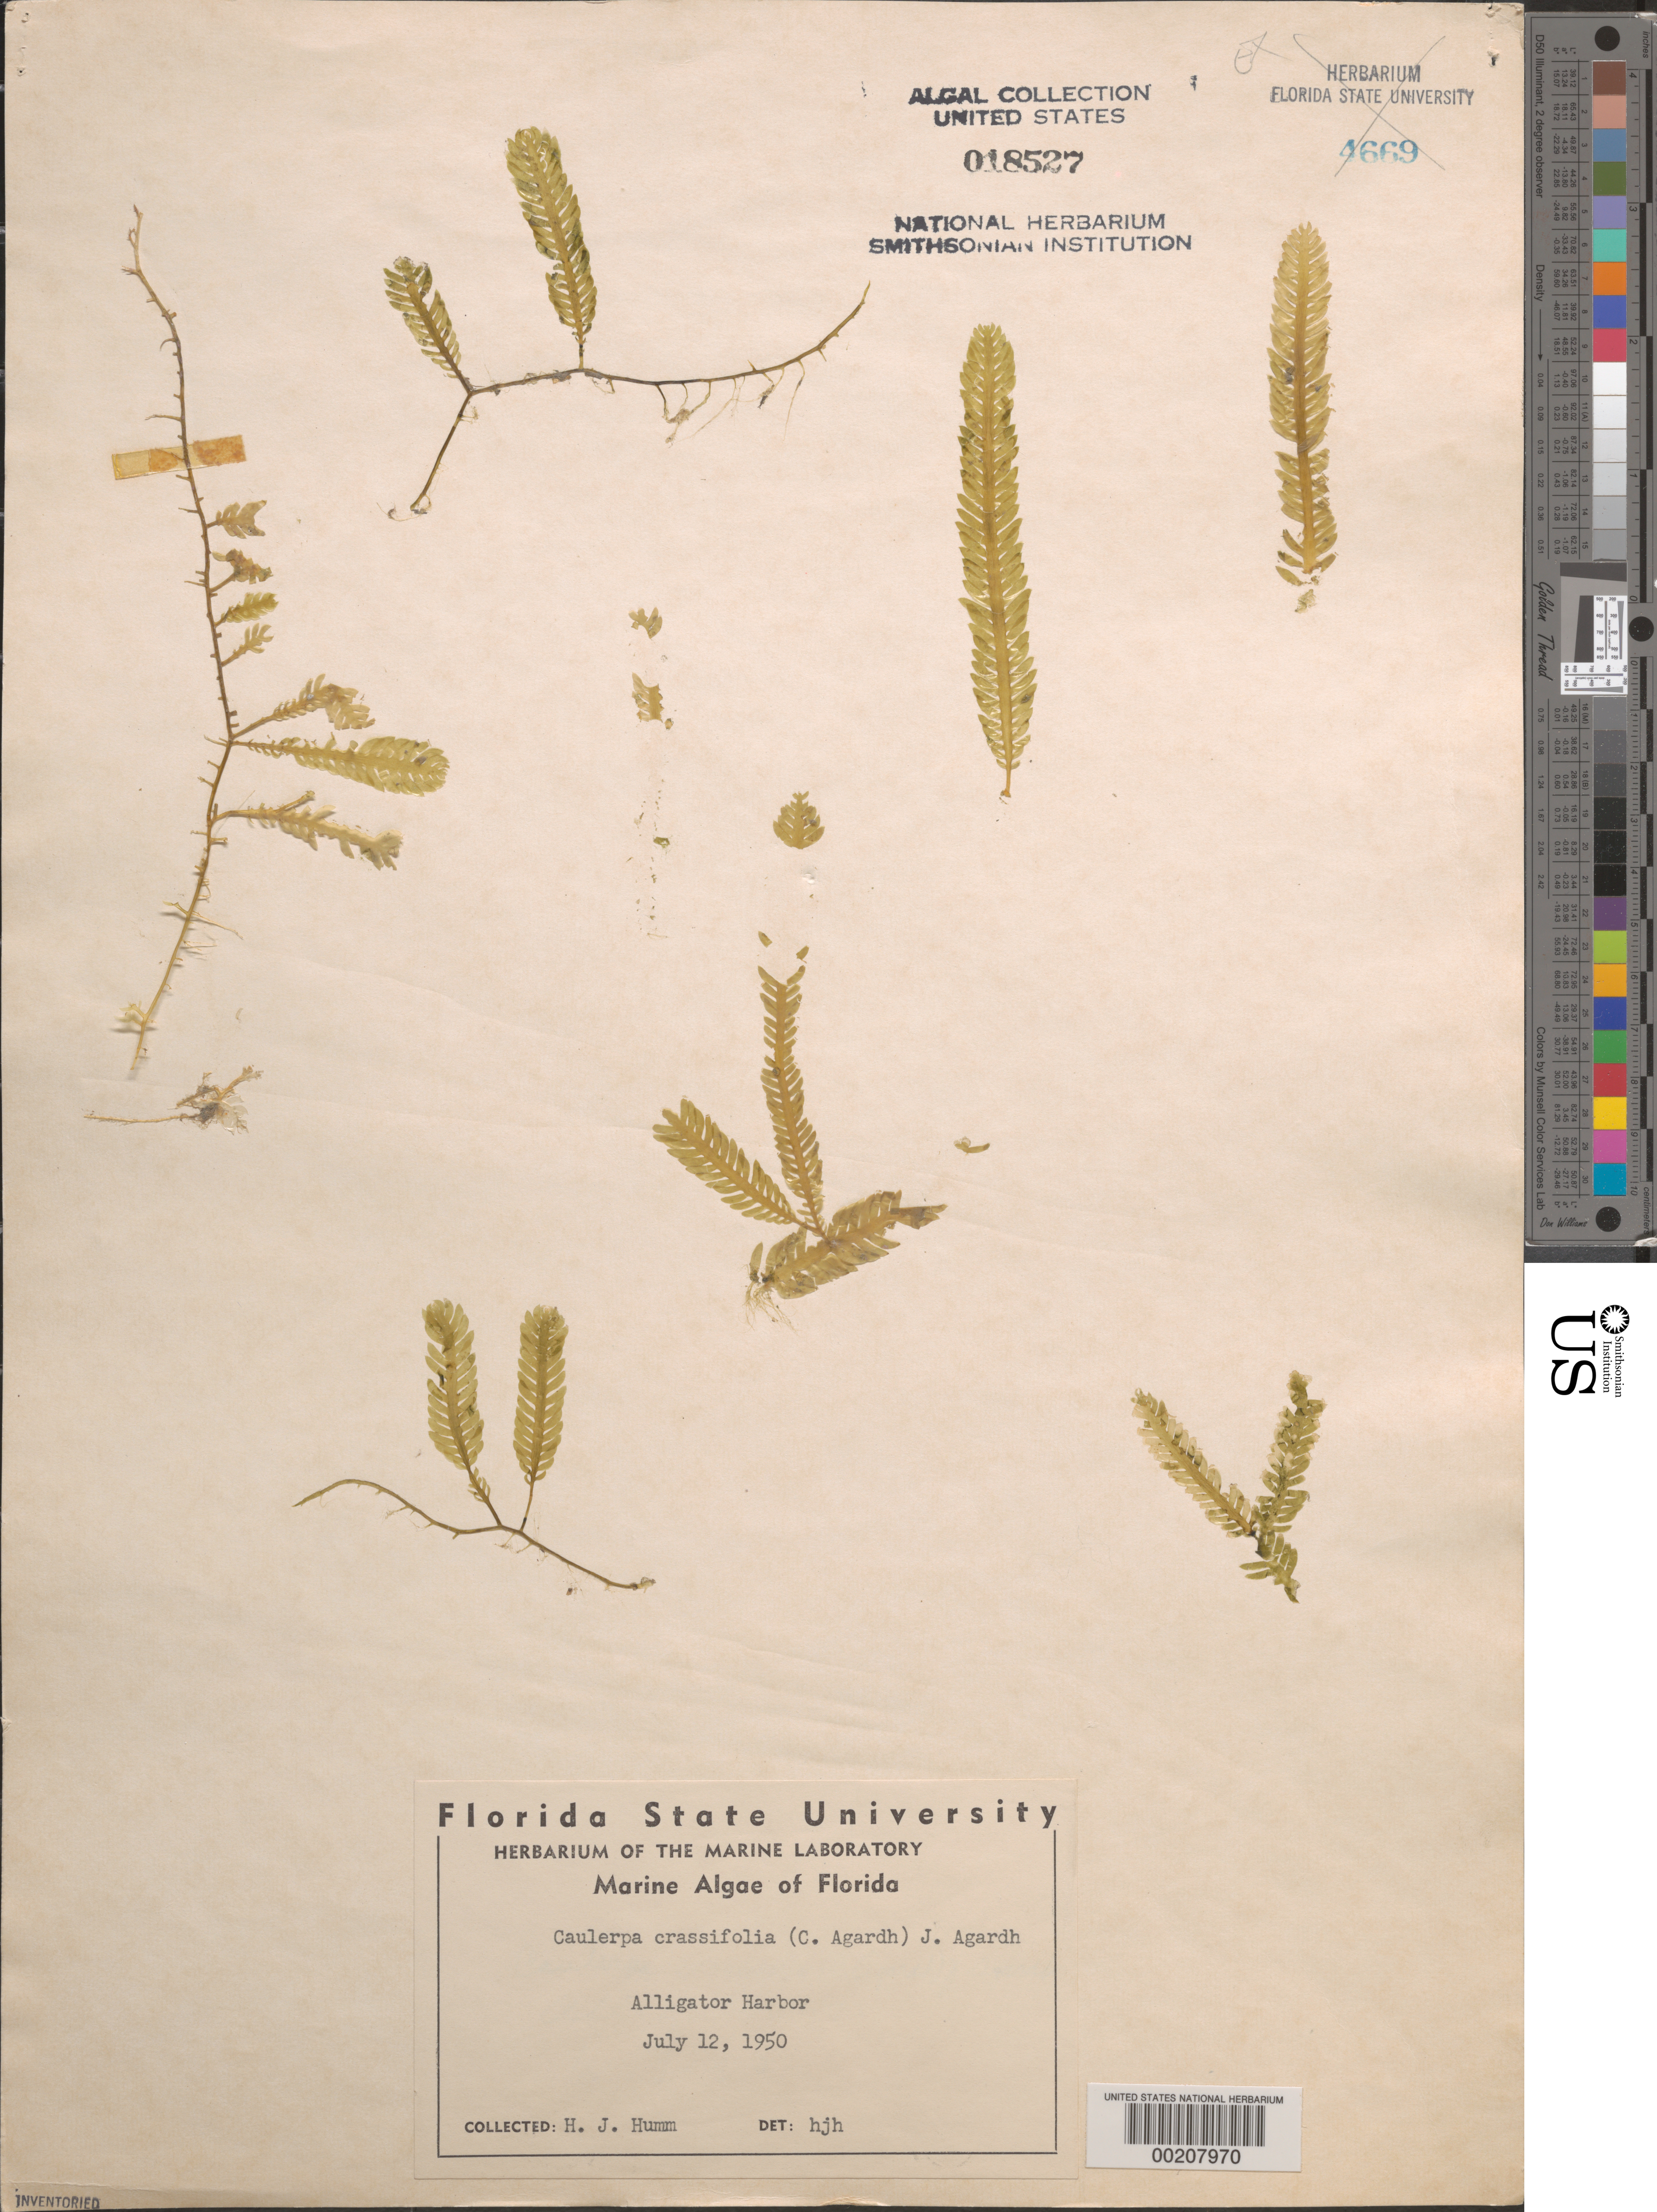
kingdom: Plantae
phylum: Chlorophyta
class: Ulvophyceae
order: Cladophorales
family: Cladophoraceae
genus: Cladophora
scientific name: Cladophora glomerata var. crassior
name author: (C. Agardh) C. Hoek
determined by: Algae name updating Project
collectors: H. J. Humm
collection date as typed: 12 Jul 1950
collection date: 1950-07-12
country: United States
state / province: Florida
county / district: Franklin County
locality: Alligator Harbor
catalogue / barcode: US 18527